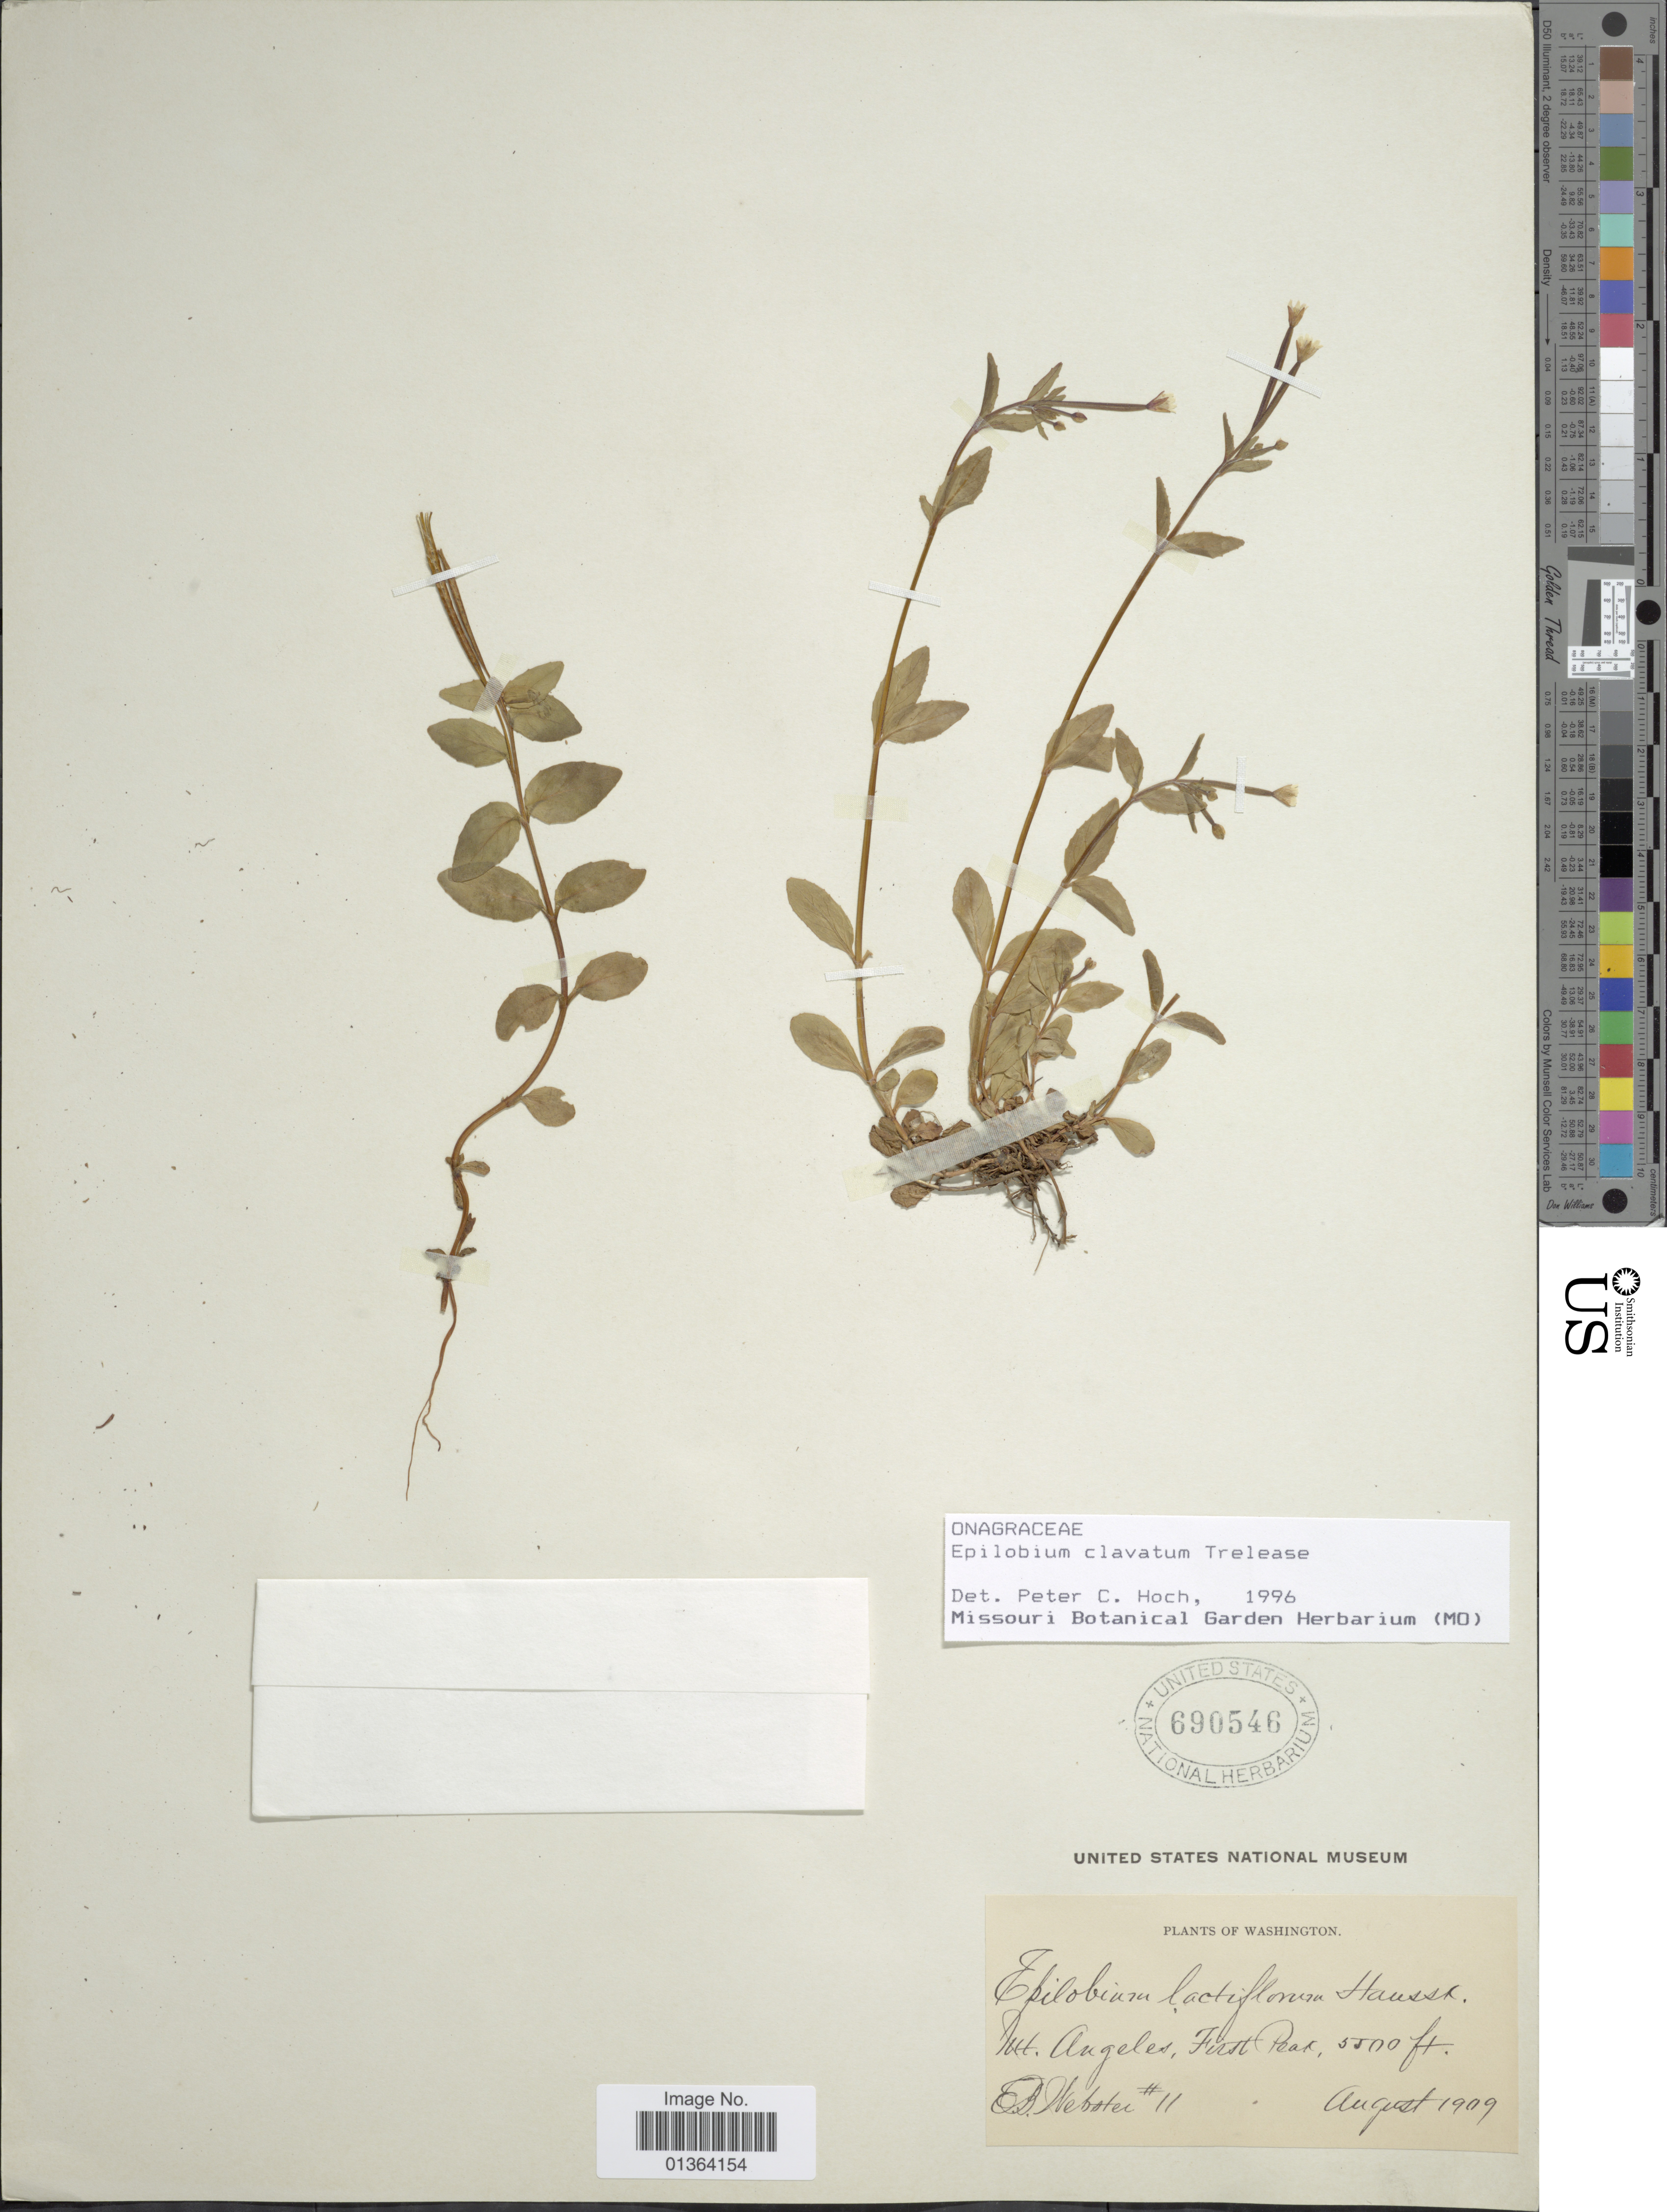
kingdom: Plantae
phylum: Tracheophyta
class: Magnoliopsida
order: Myrtales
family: Onagraceae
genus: Epilobium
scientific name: Epilobium clavatum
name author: Hausskn.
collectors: E. B. Webster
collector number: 11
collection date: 1909-08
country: United States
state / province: Washington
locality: Mt. Angeles, First Peak.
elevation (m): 1676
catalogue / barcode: US 690546